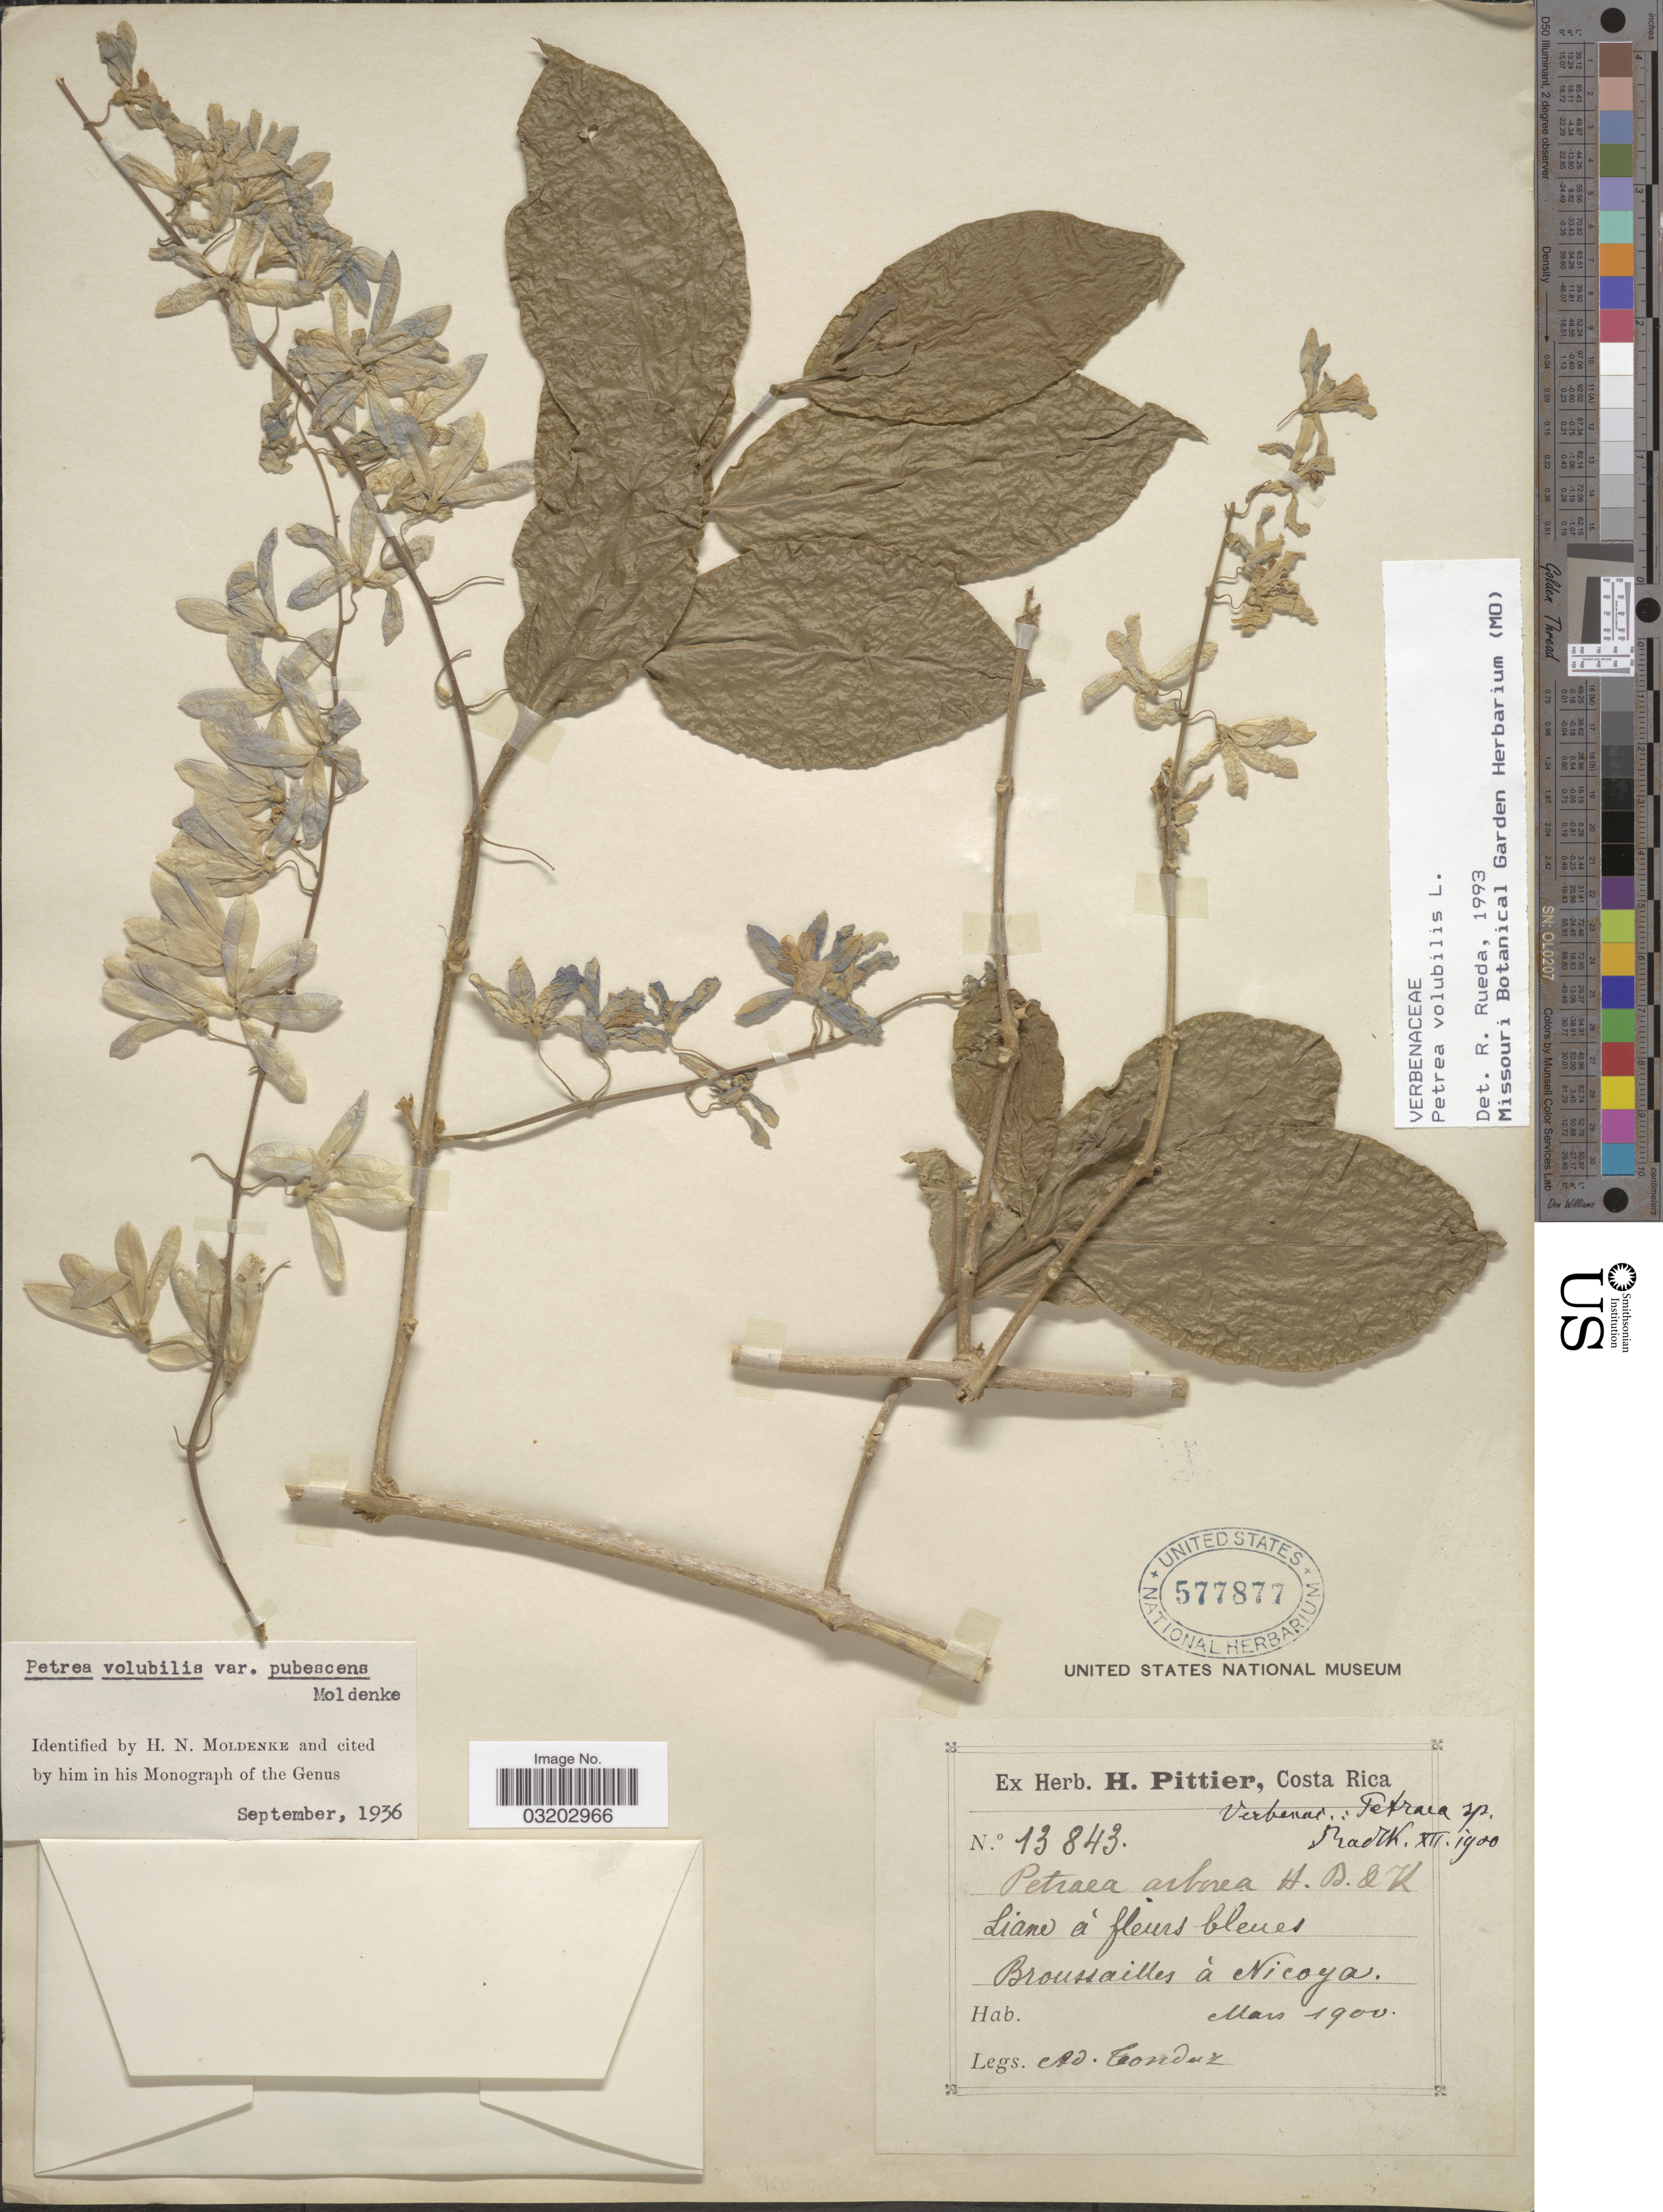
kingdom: Plantae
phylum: Tracheophyta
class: Magnoliopsida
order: Lamiales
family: Verbenaceae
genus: Petrea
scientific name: Petrea volubilis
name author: L.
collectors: A. Tonduz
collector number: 13843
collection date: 1900-03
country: Costa Rica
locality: Brousailles à Nicoya.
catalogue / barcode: US 577877